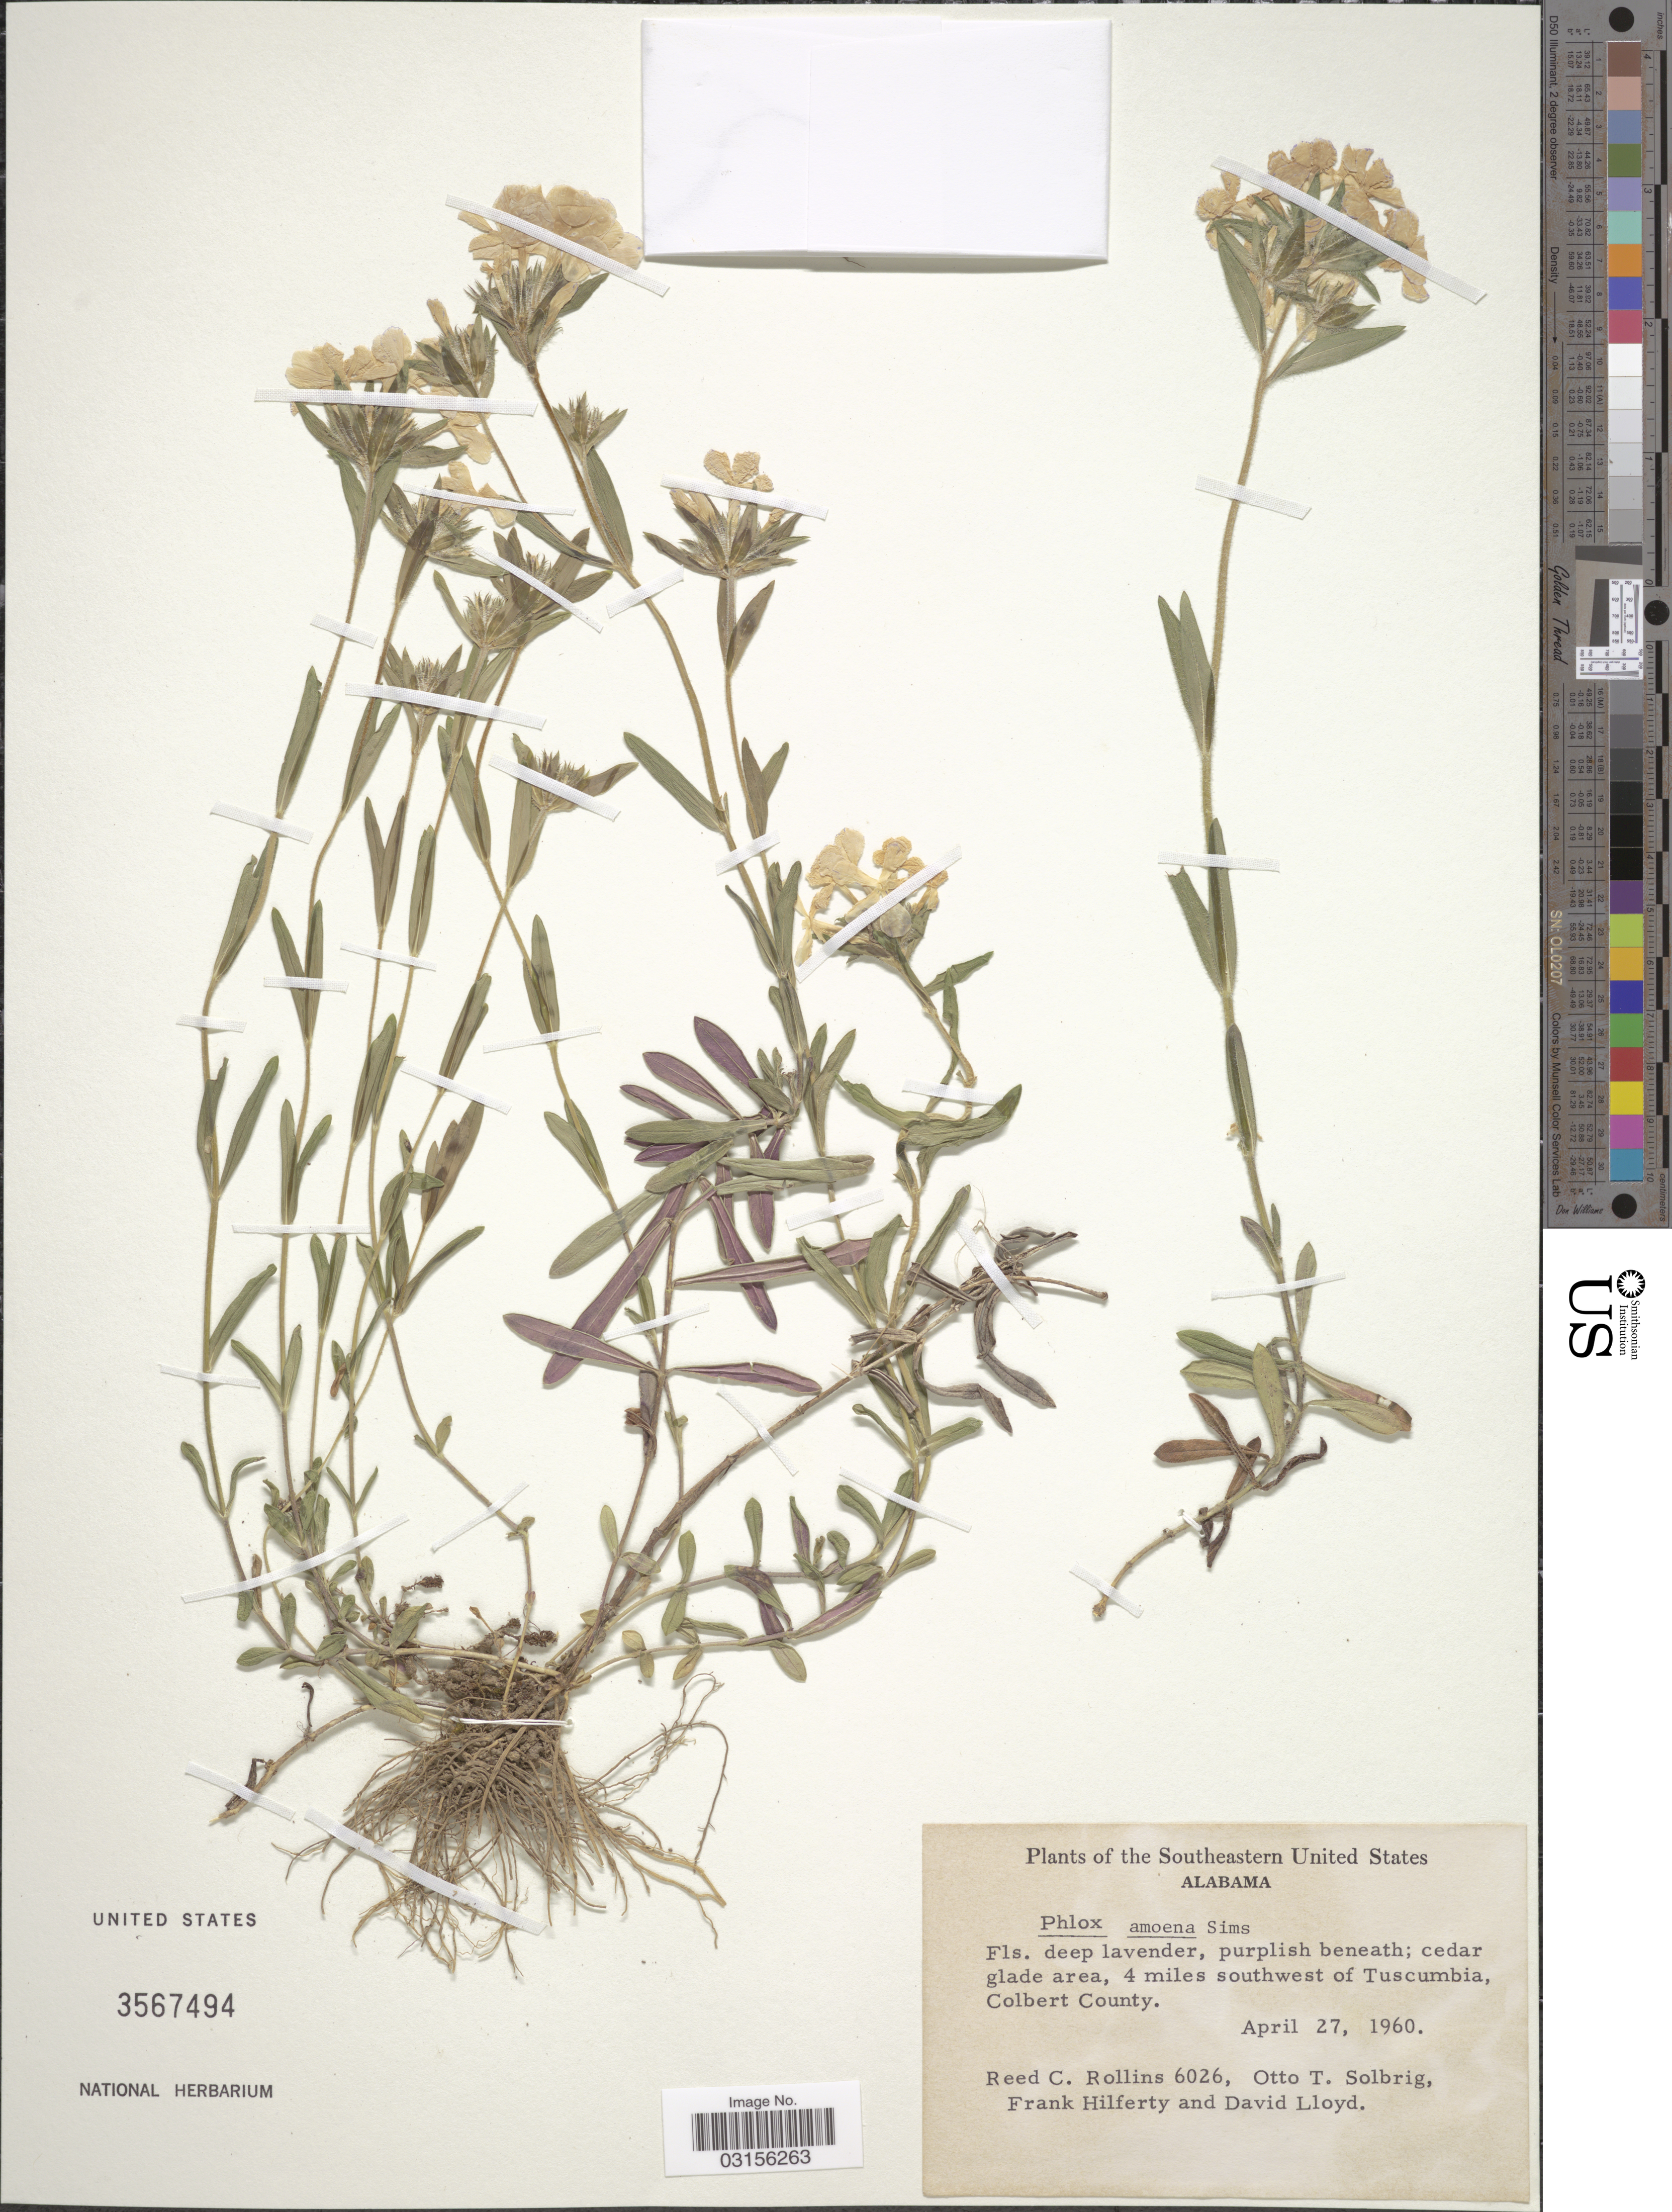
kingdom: Plantae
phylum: Tracheophyta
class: Magnoliopsida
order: Ericales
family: Polemoniaceae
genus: Phlox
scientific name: Phlox amoena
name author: Sims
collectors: R. C. Rollins, O. T. Solbrig, F. Hilferty & D. Lloyd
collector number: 6026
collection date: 1960-04-27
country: United States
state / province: Alabama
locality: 4 miles southwest of Tuscumbia, Colbert County.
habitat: cedar glade area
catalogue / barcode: US 3567494